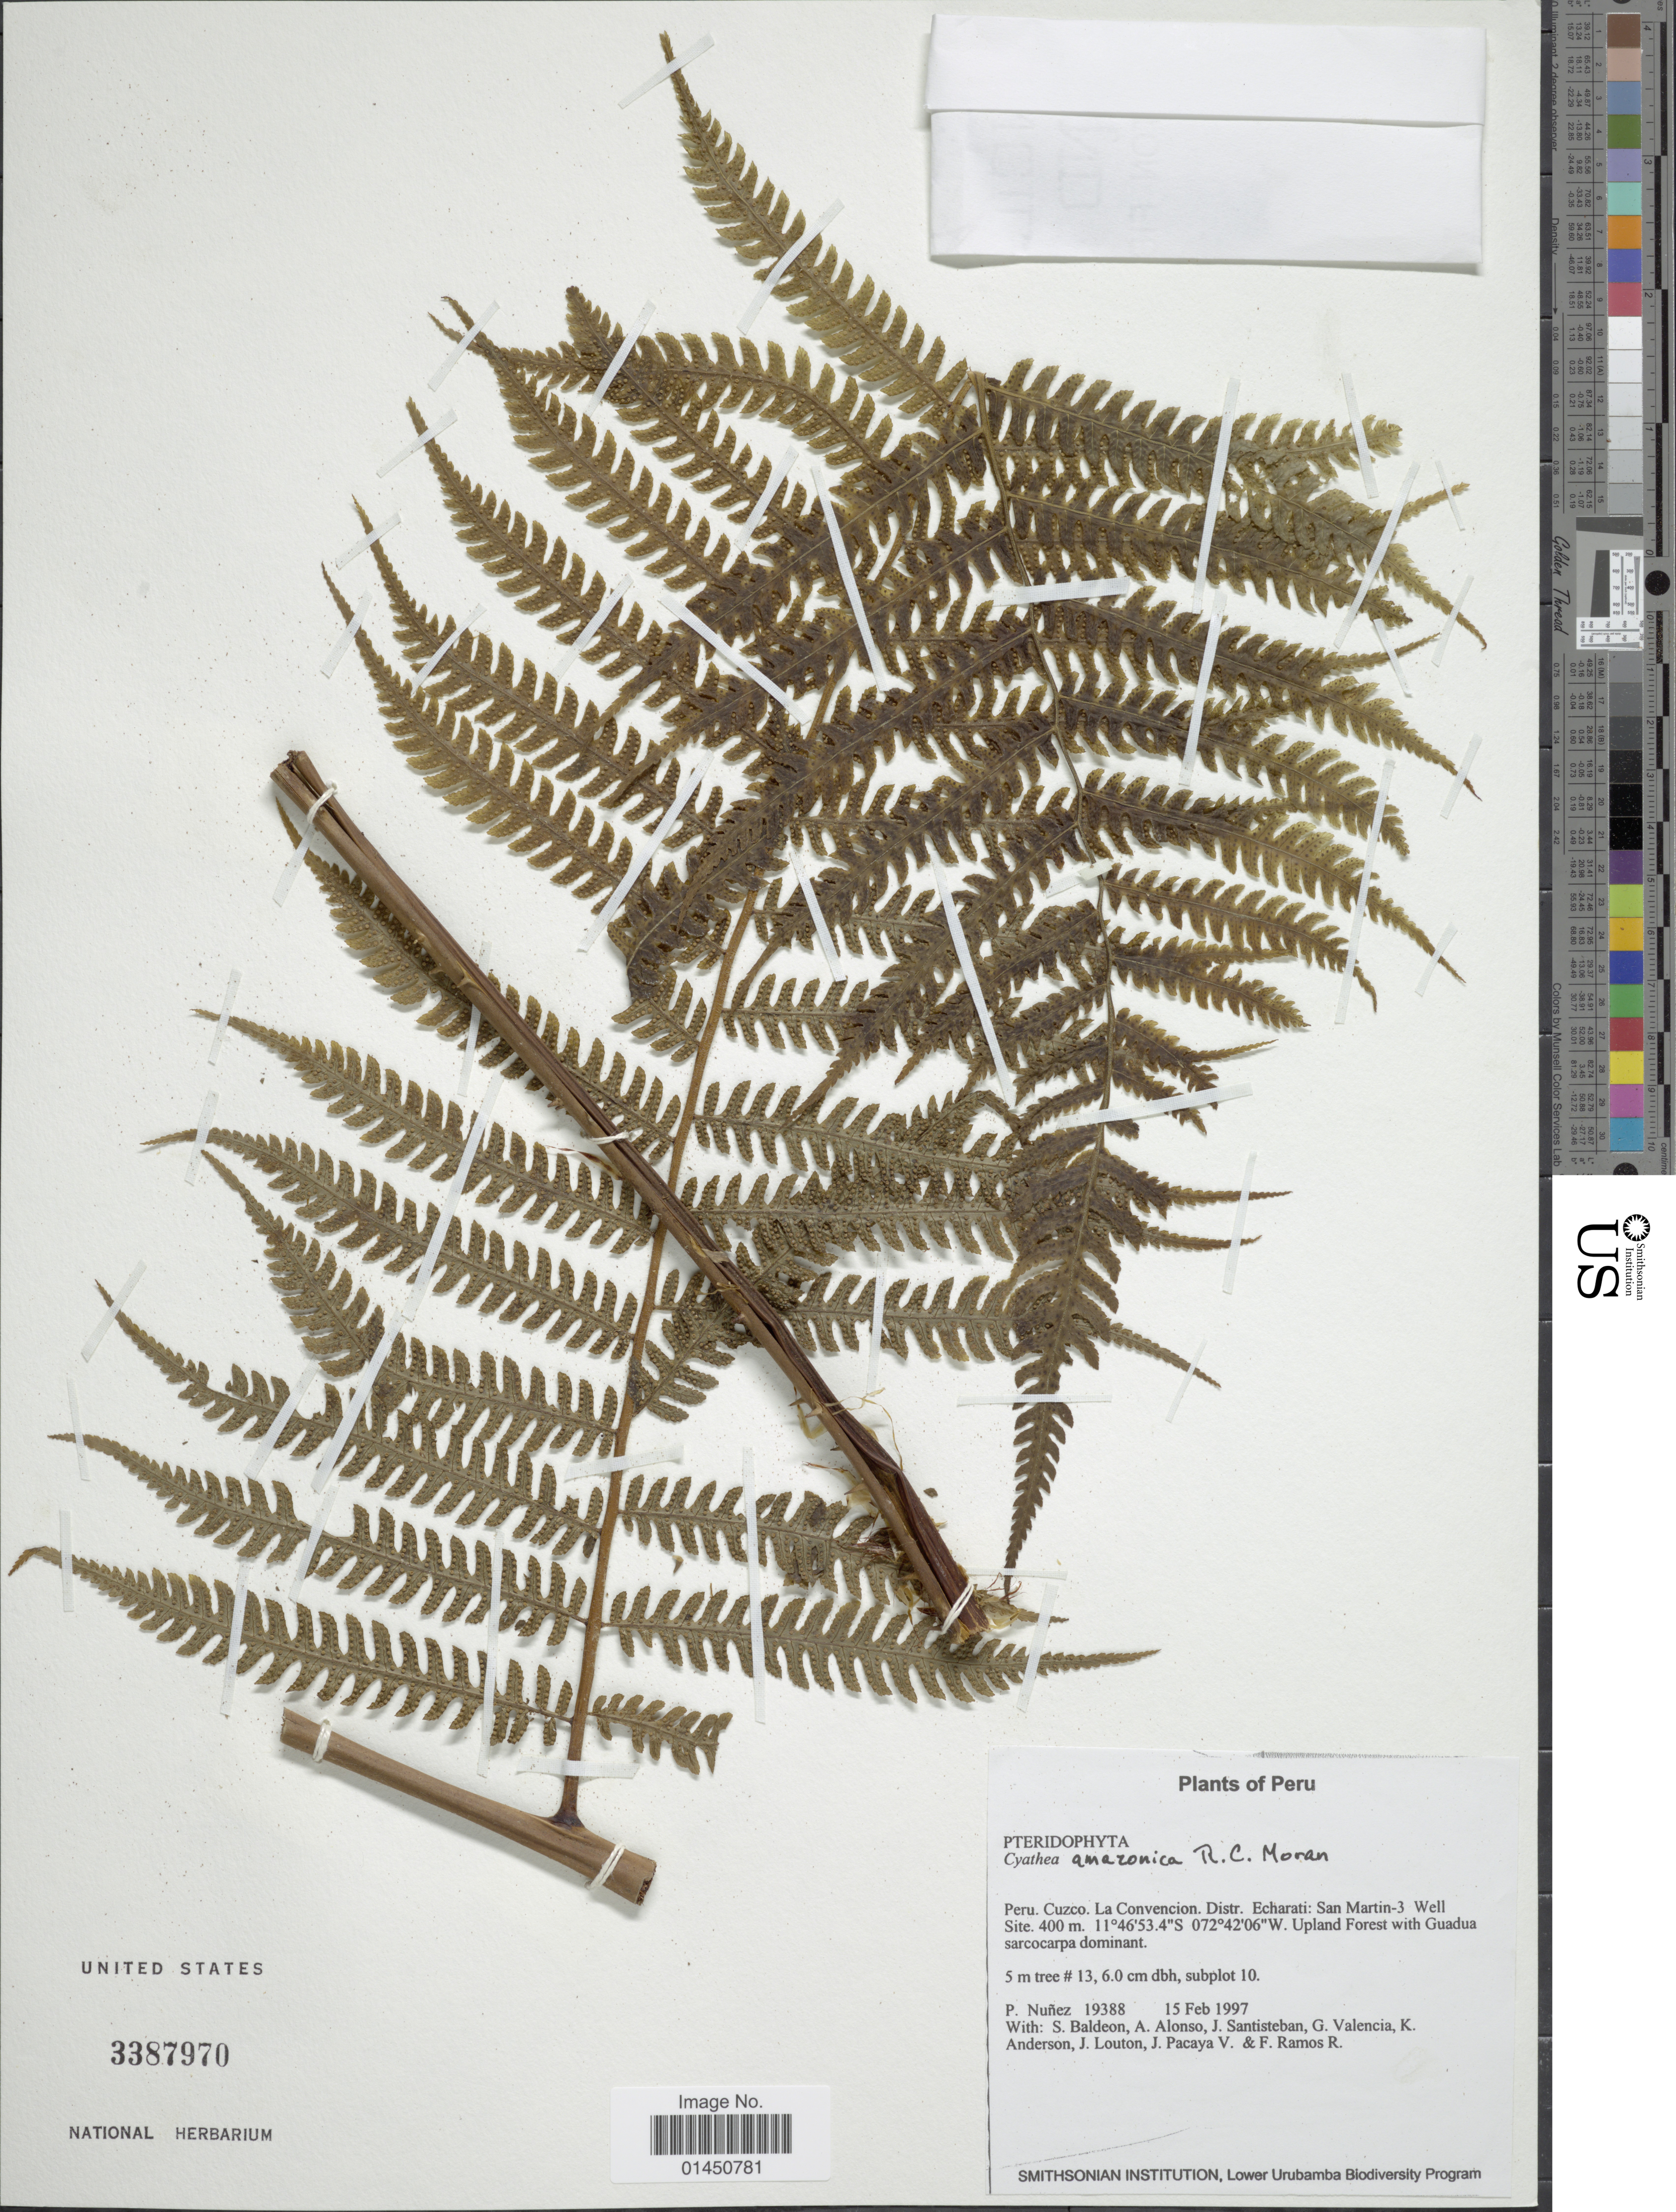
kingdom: Plantae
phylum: Tracheophyta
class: Polypodiopsida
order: Cyatheales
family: Cyatheaceae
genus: Cyathea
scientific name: Cyathea amazonica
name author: R.C. Moran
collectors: P. Nuñez V., S. Baldeon, A. Alonso, J. Santisteban & et al.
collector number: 19388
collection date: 1997-02-15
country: Peru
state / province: Cusco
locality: Cuzco, La Convencion, Distr. Echarati: San Martin-3 Well Site.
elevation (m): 400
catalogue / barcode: US 3387970